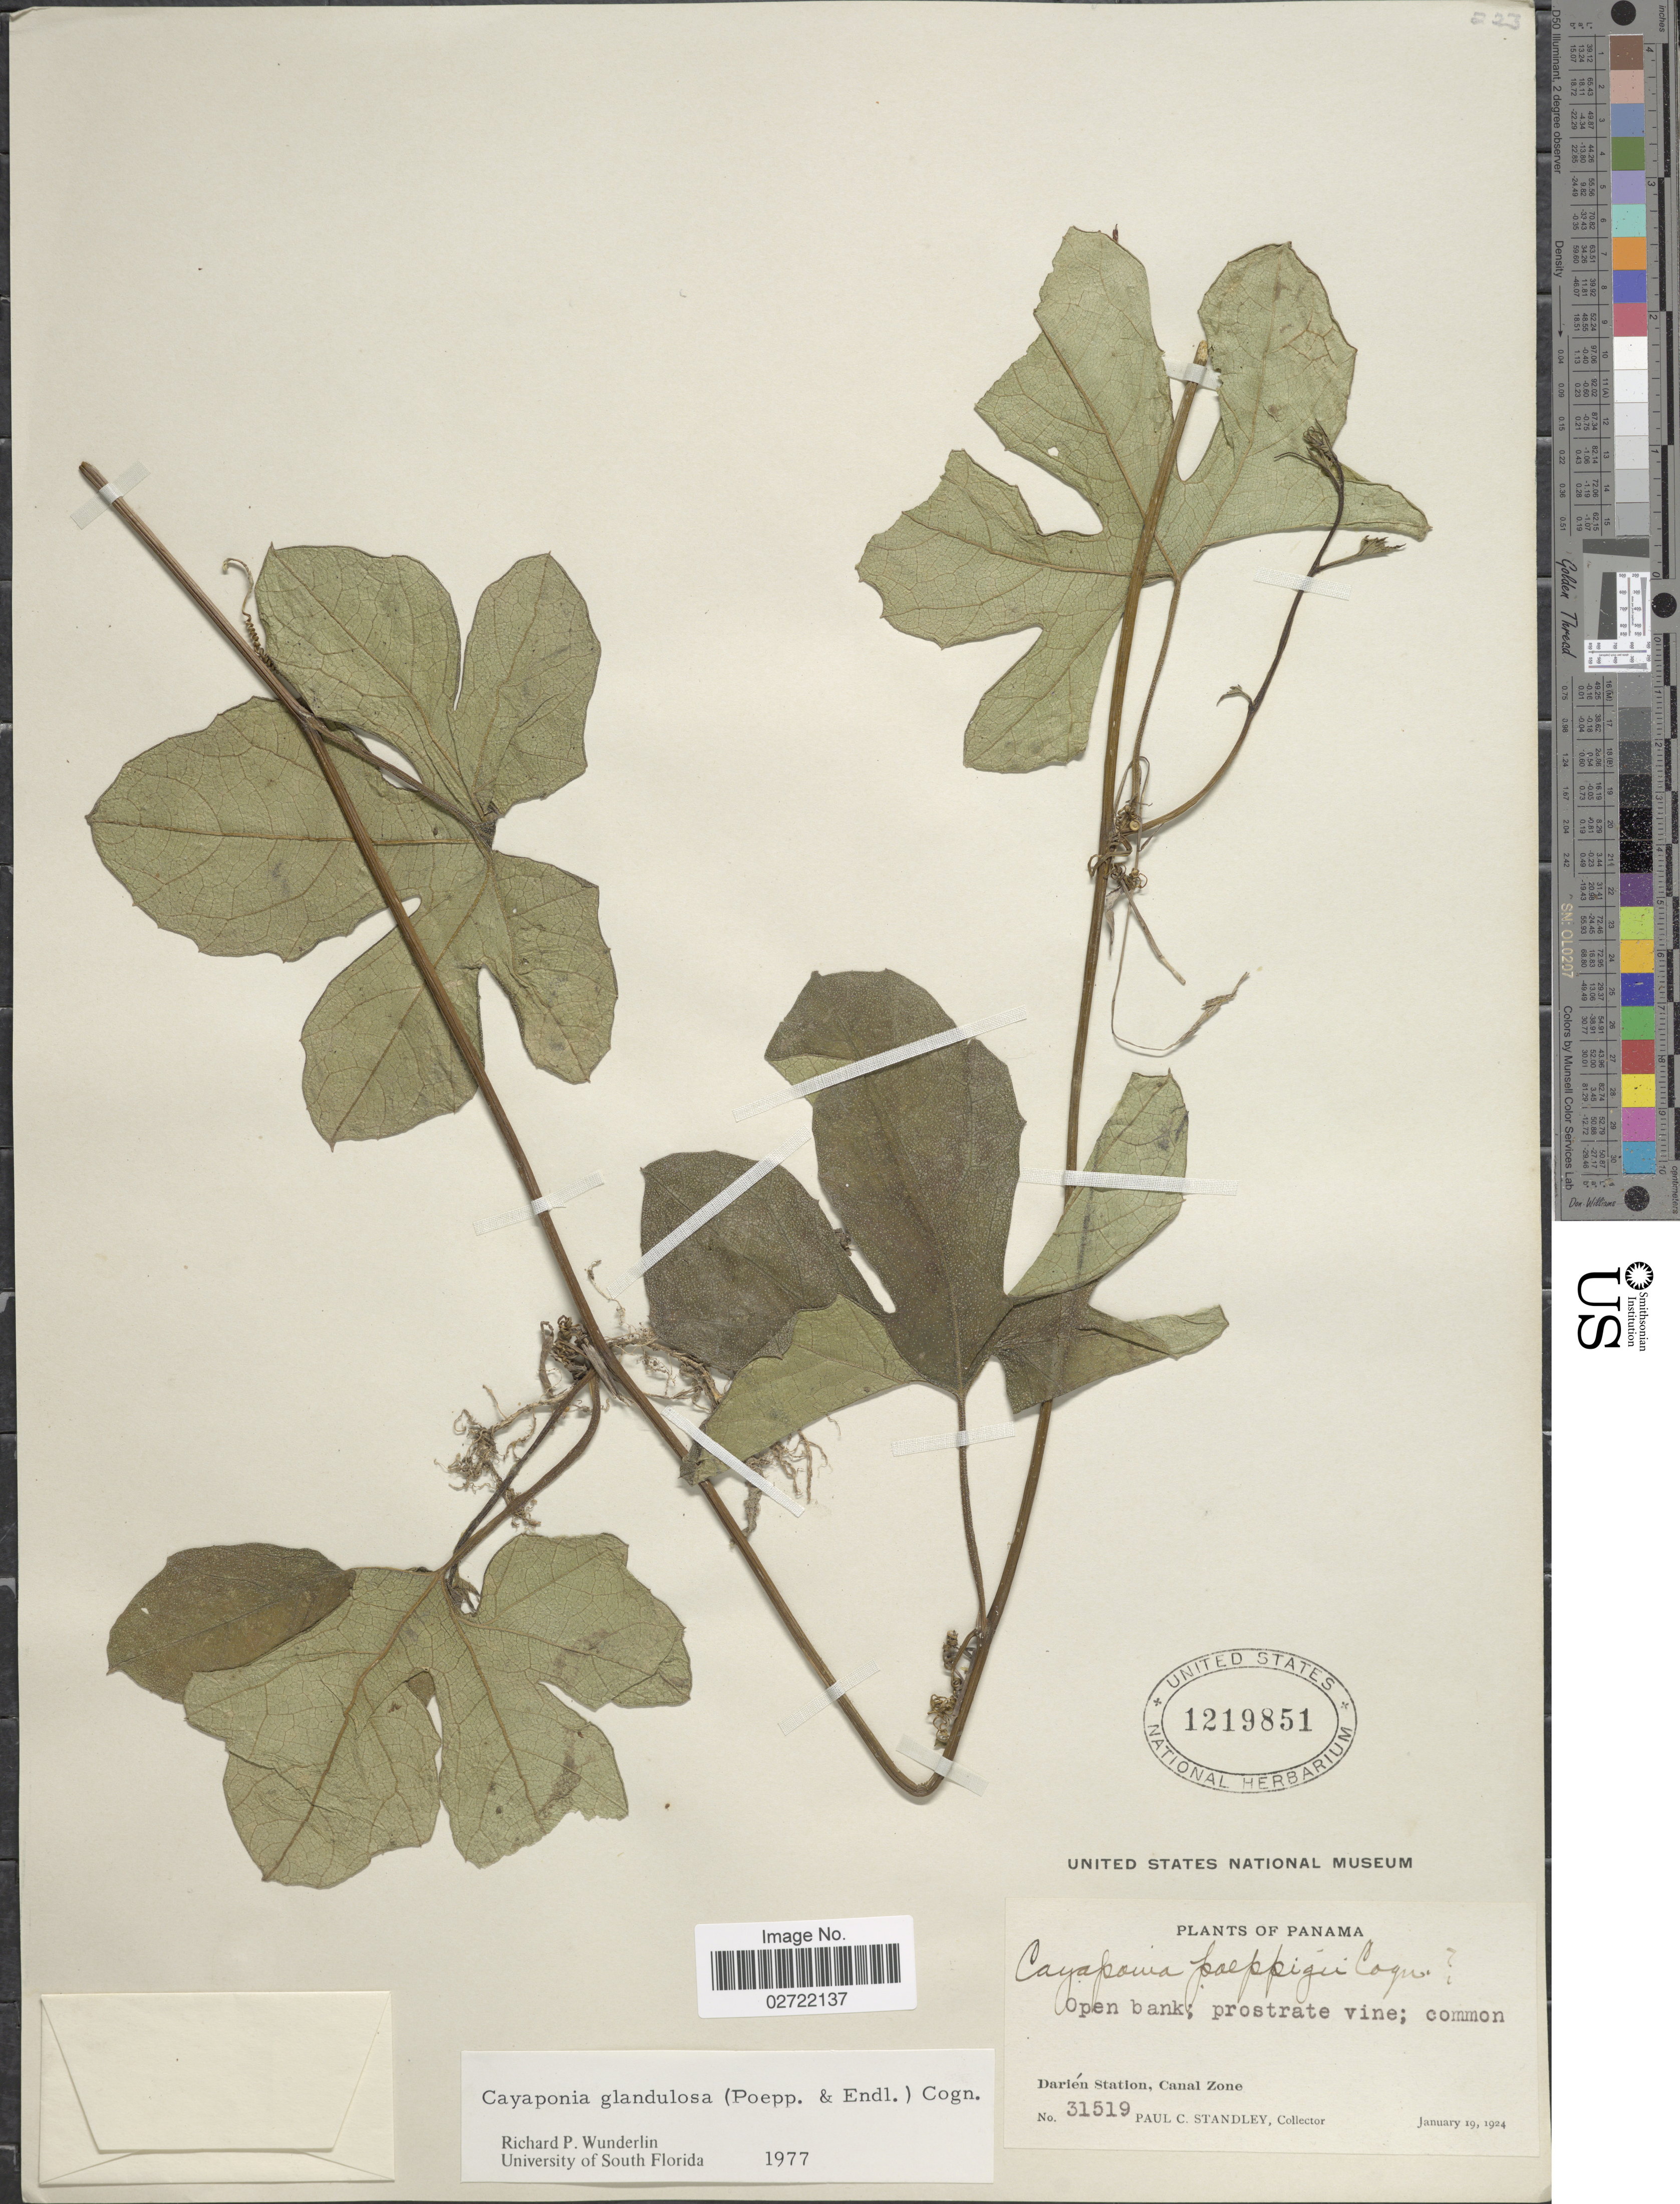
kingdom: Plantae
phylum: Tracheophyta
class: Magnoliopsida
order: Cucurbitales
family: Cucurbitaceae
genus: Cayaponia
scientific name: Cayaponia glandulosa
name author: (Poepp. & Endl.) Cogn.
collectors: P. C. Standley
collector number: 31519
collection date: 1924-01-19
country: Panama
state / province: Colón / Panamá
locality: Darién Station, Canal Zone.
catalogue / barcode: US 1219851